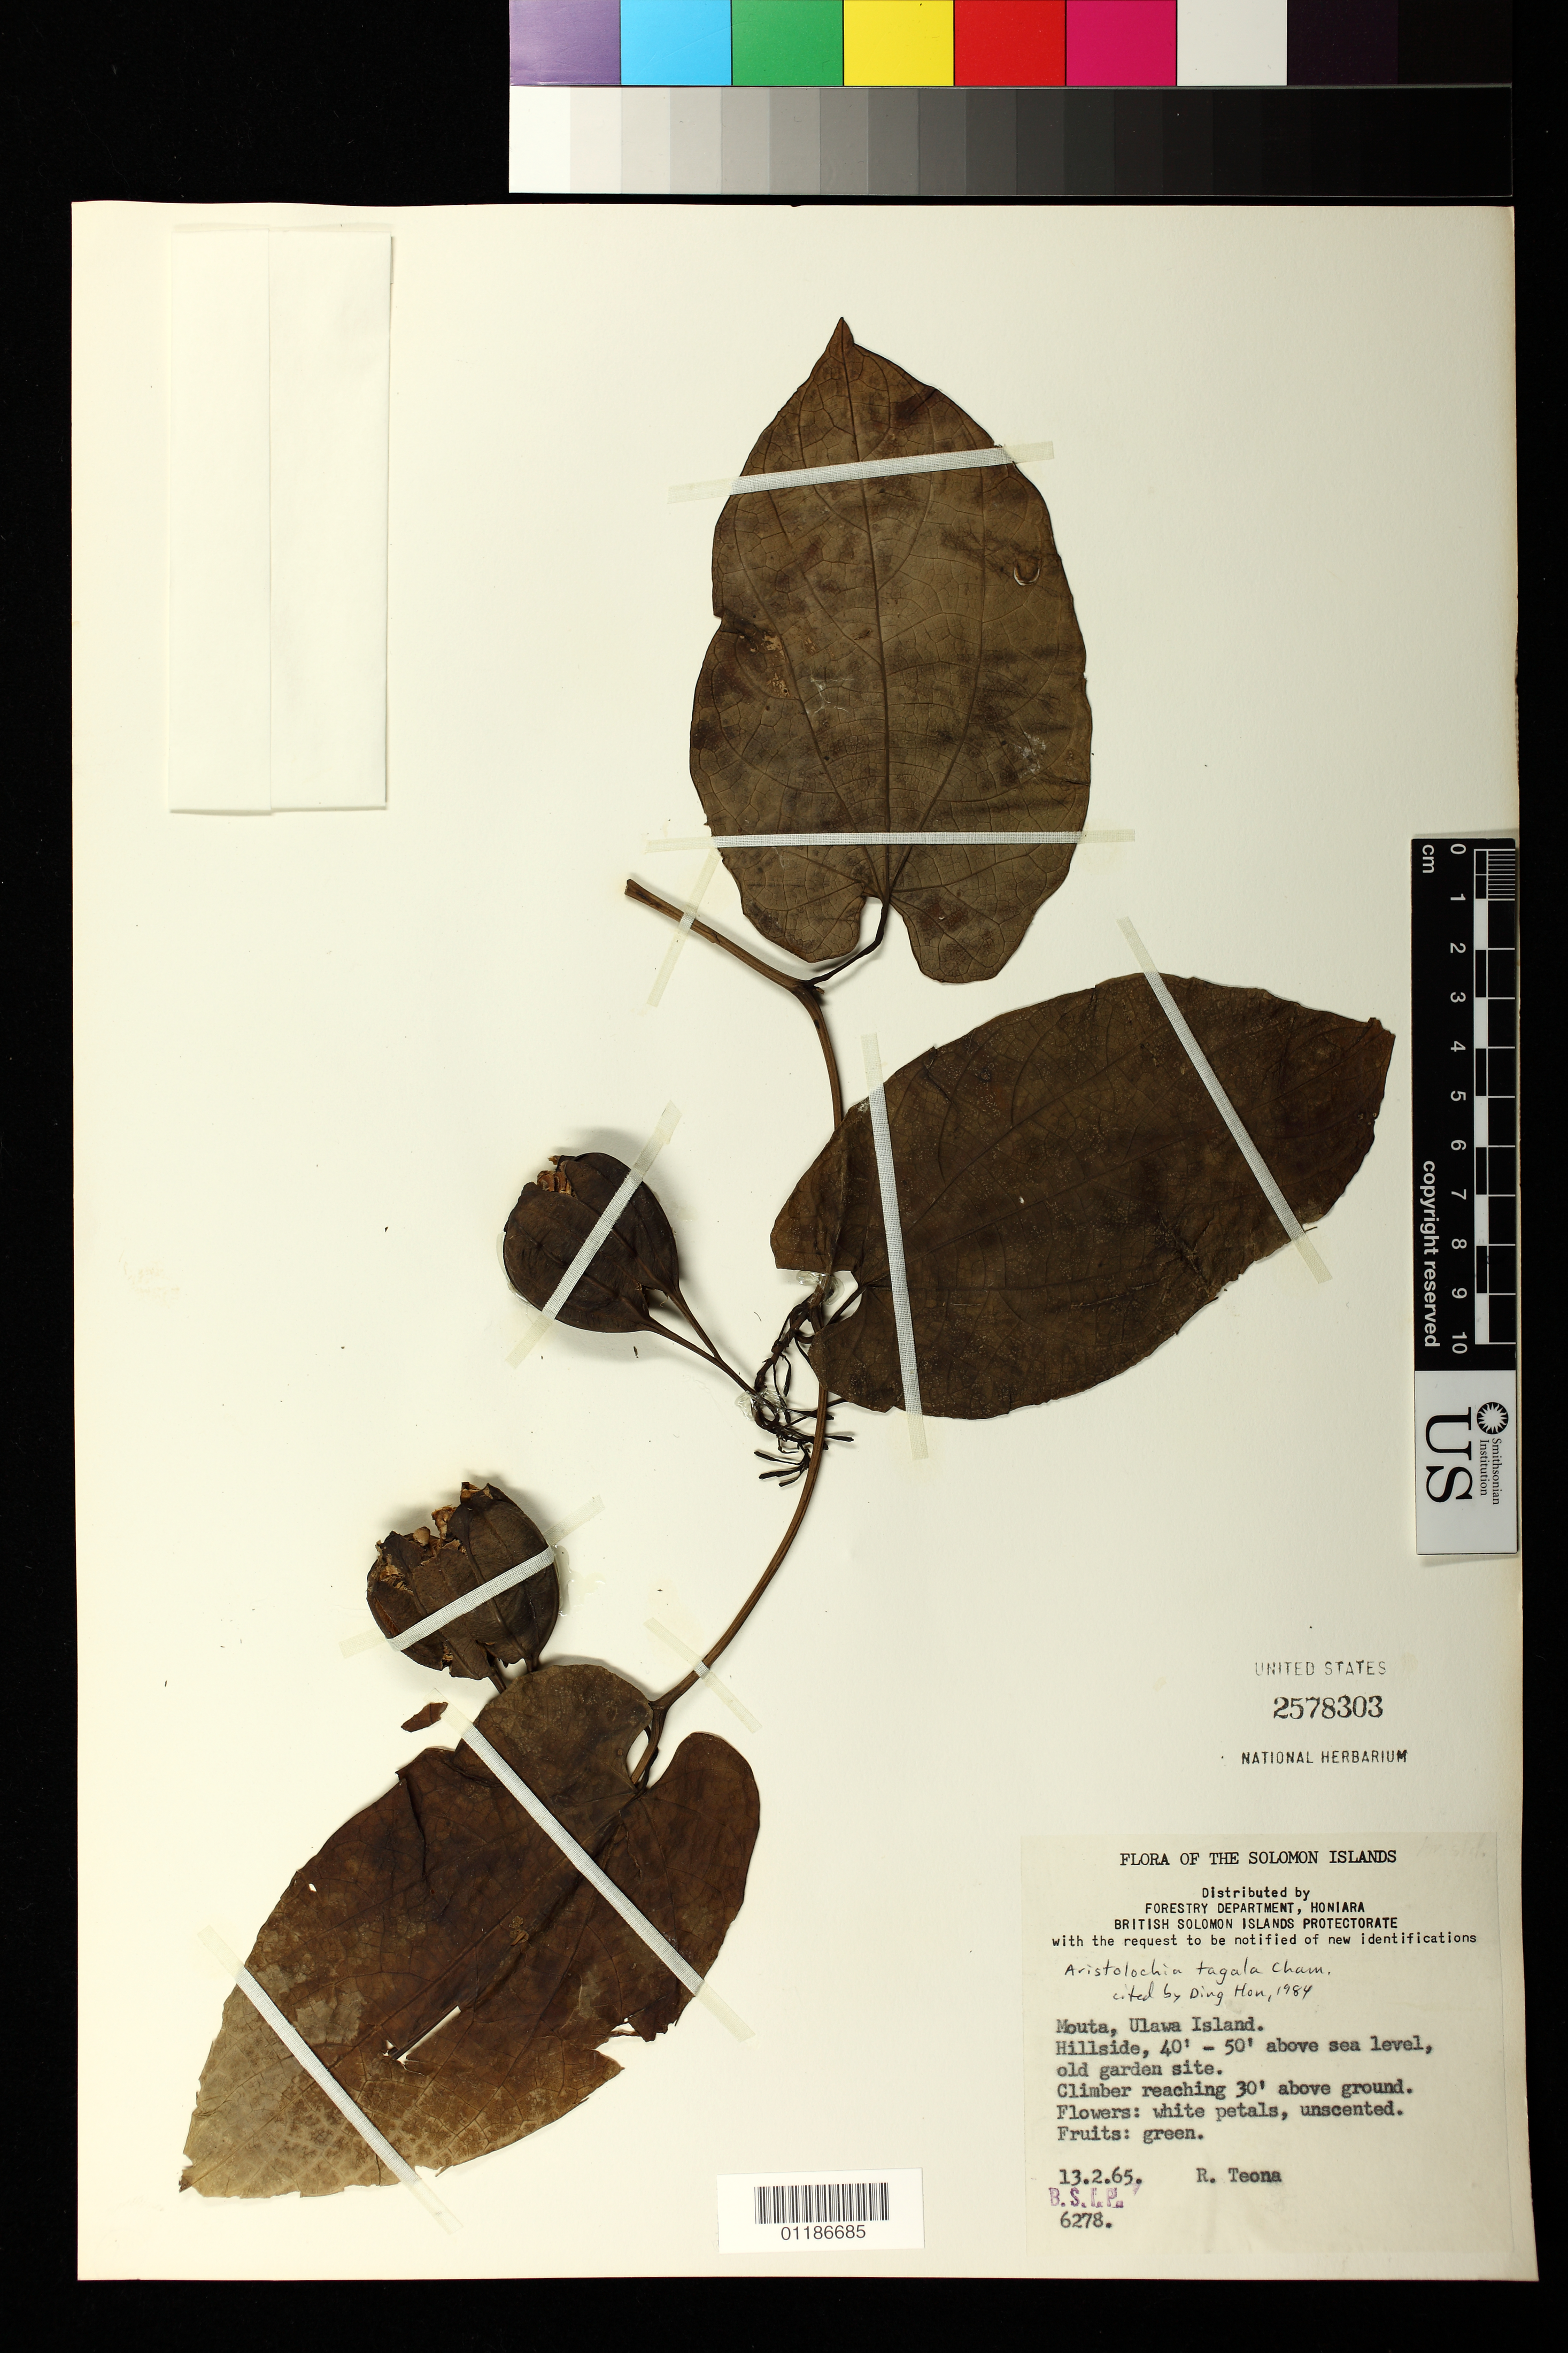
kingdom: Plantae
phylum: Tracheophyta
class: Magnoliopsida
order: Piperales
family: Aristolochiaceae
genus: Aristolochia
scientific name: Aristolochia tagala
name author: Cham.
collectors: R. Teona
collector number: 6278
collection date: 1965-02-13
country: Solomon Islands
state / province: Makira-Ulawa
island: Ulawa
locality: Mouta, Ulawa Island. Old garden site.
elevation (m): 12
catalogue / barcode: US 2578303